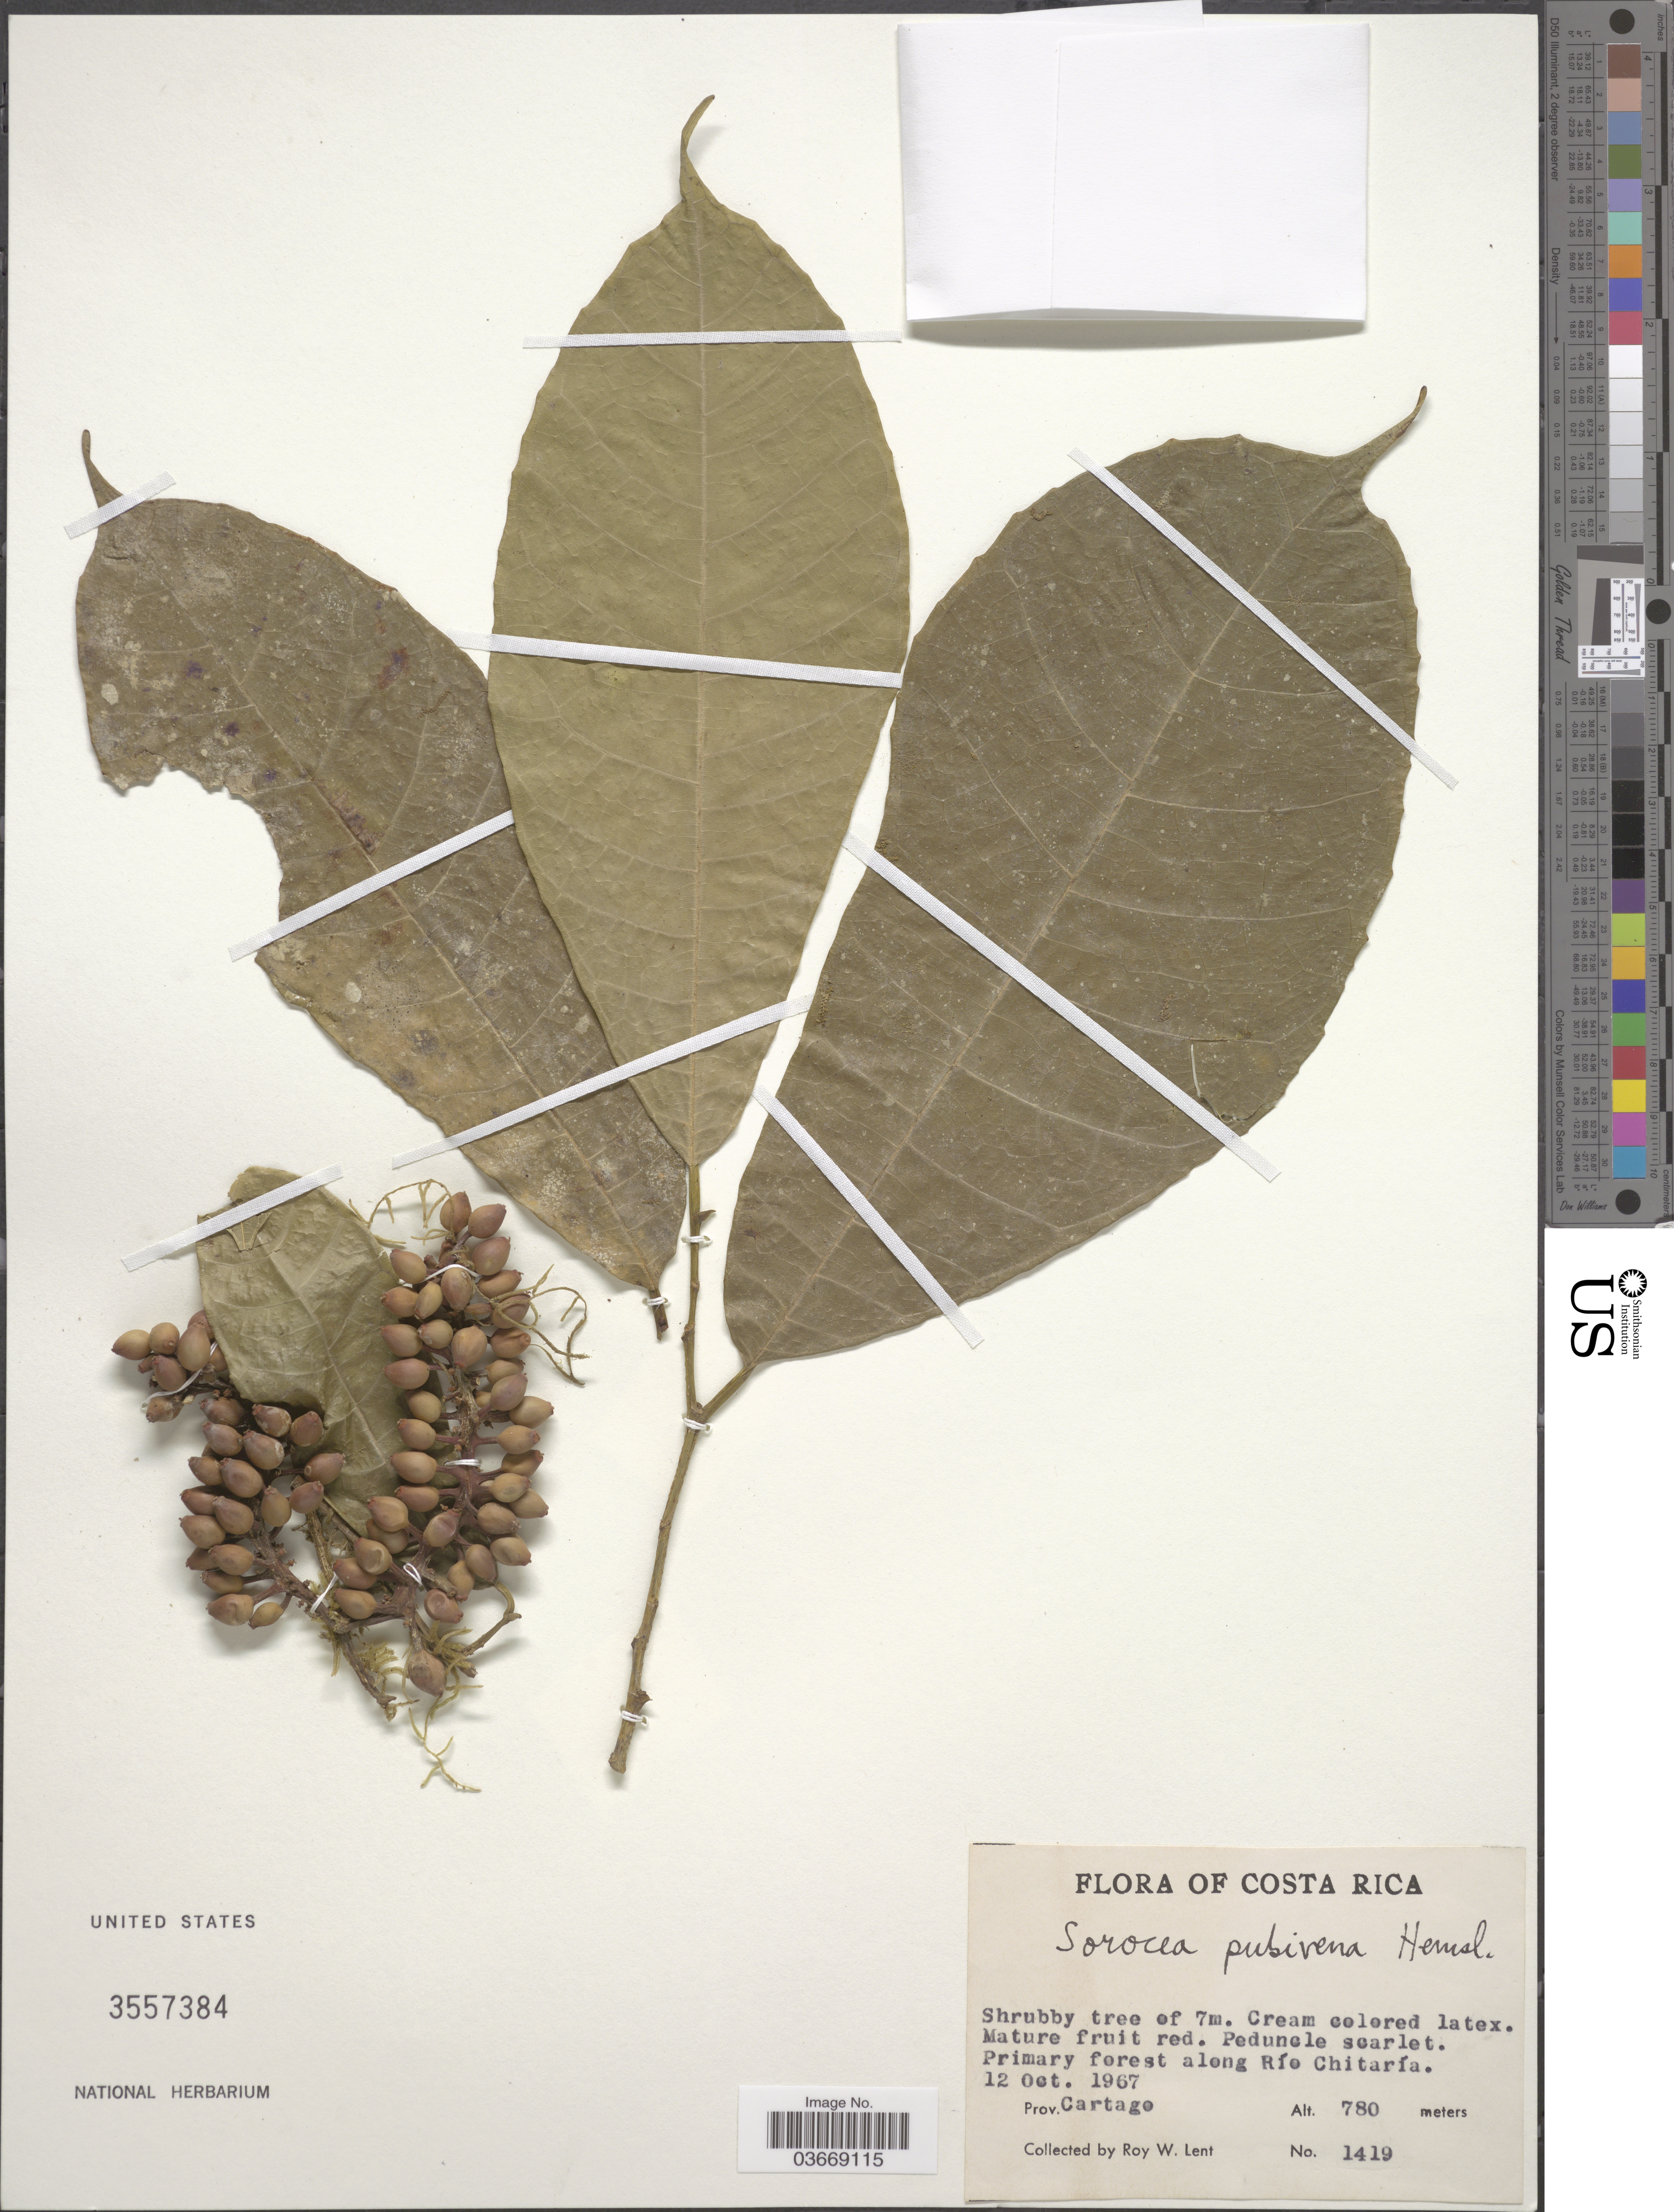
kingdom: Plantae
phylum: Tracheophyta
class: Magnoliopsida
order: Rosales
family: Moraceae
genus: Sorocea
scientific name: Sorocea pubivena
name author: Hemsl.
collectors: R. W. Lent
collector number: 1419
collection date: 1967-10-12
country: Costa Rica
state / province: Cartago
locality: Primary forest along Río Chitaría.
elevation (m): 780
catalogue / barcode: US 3557384